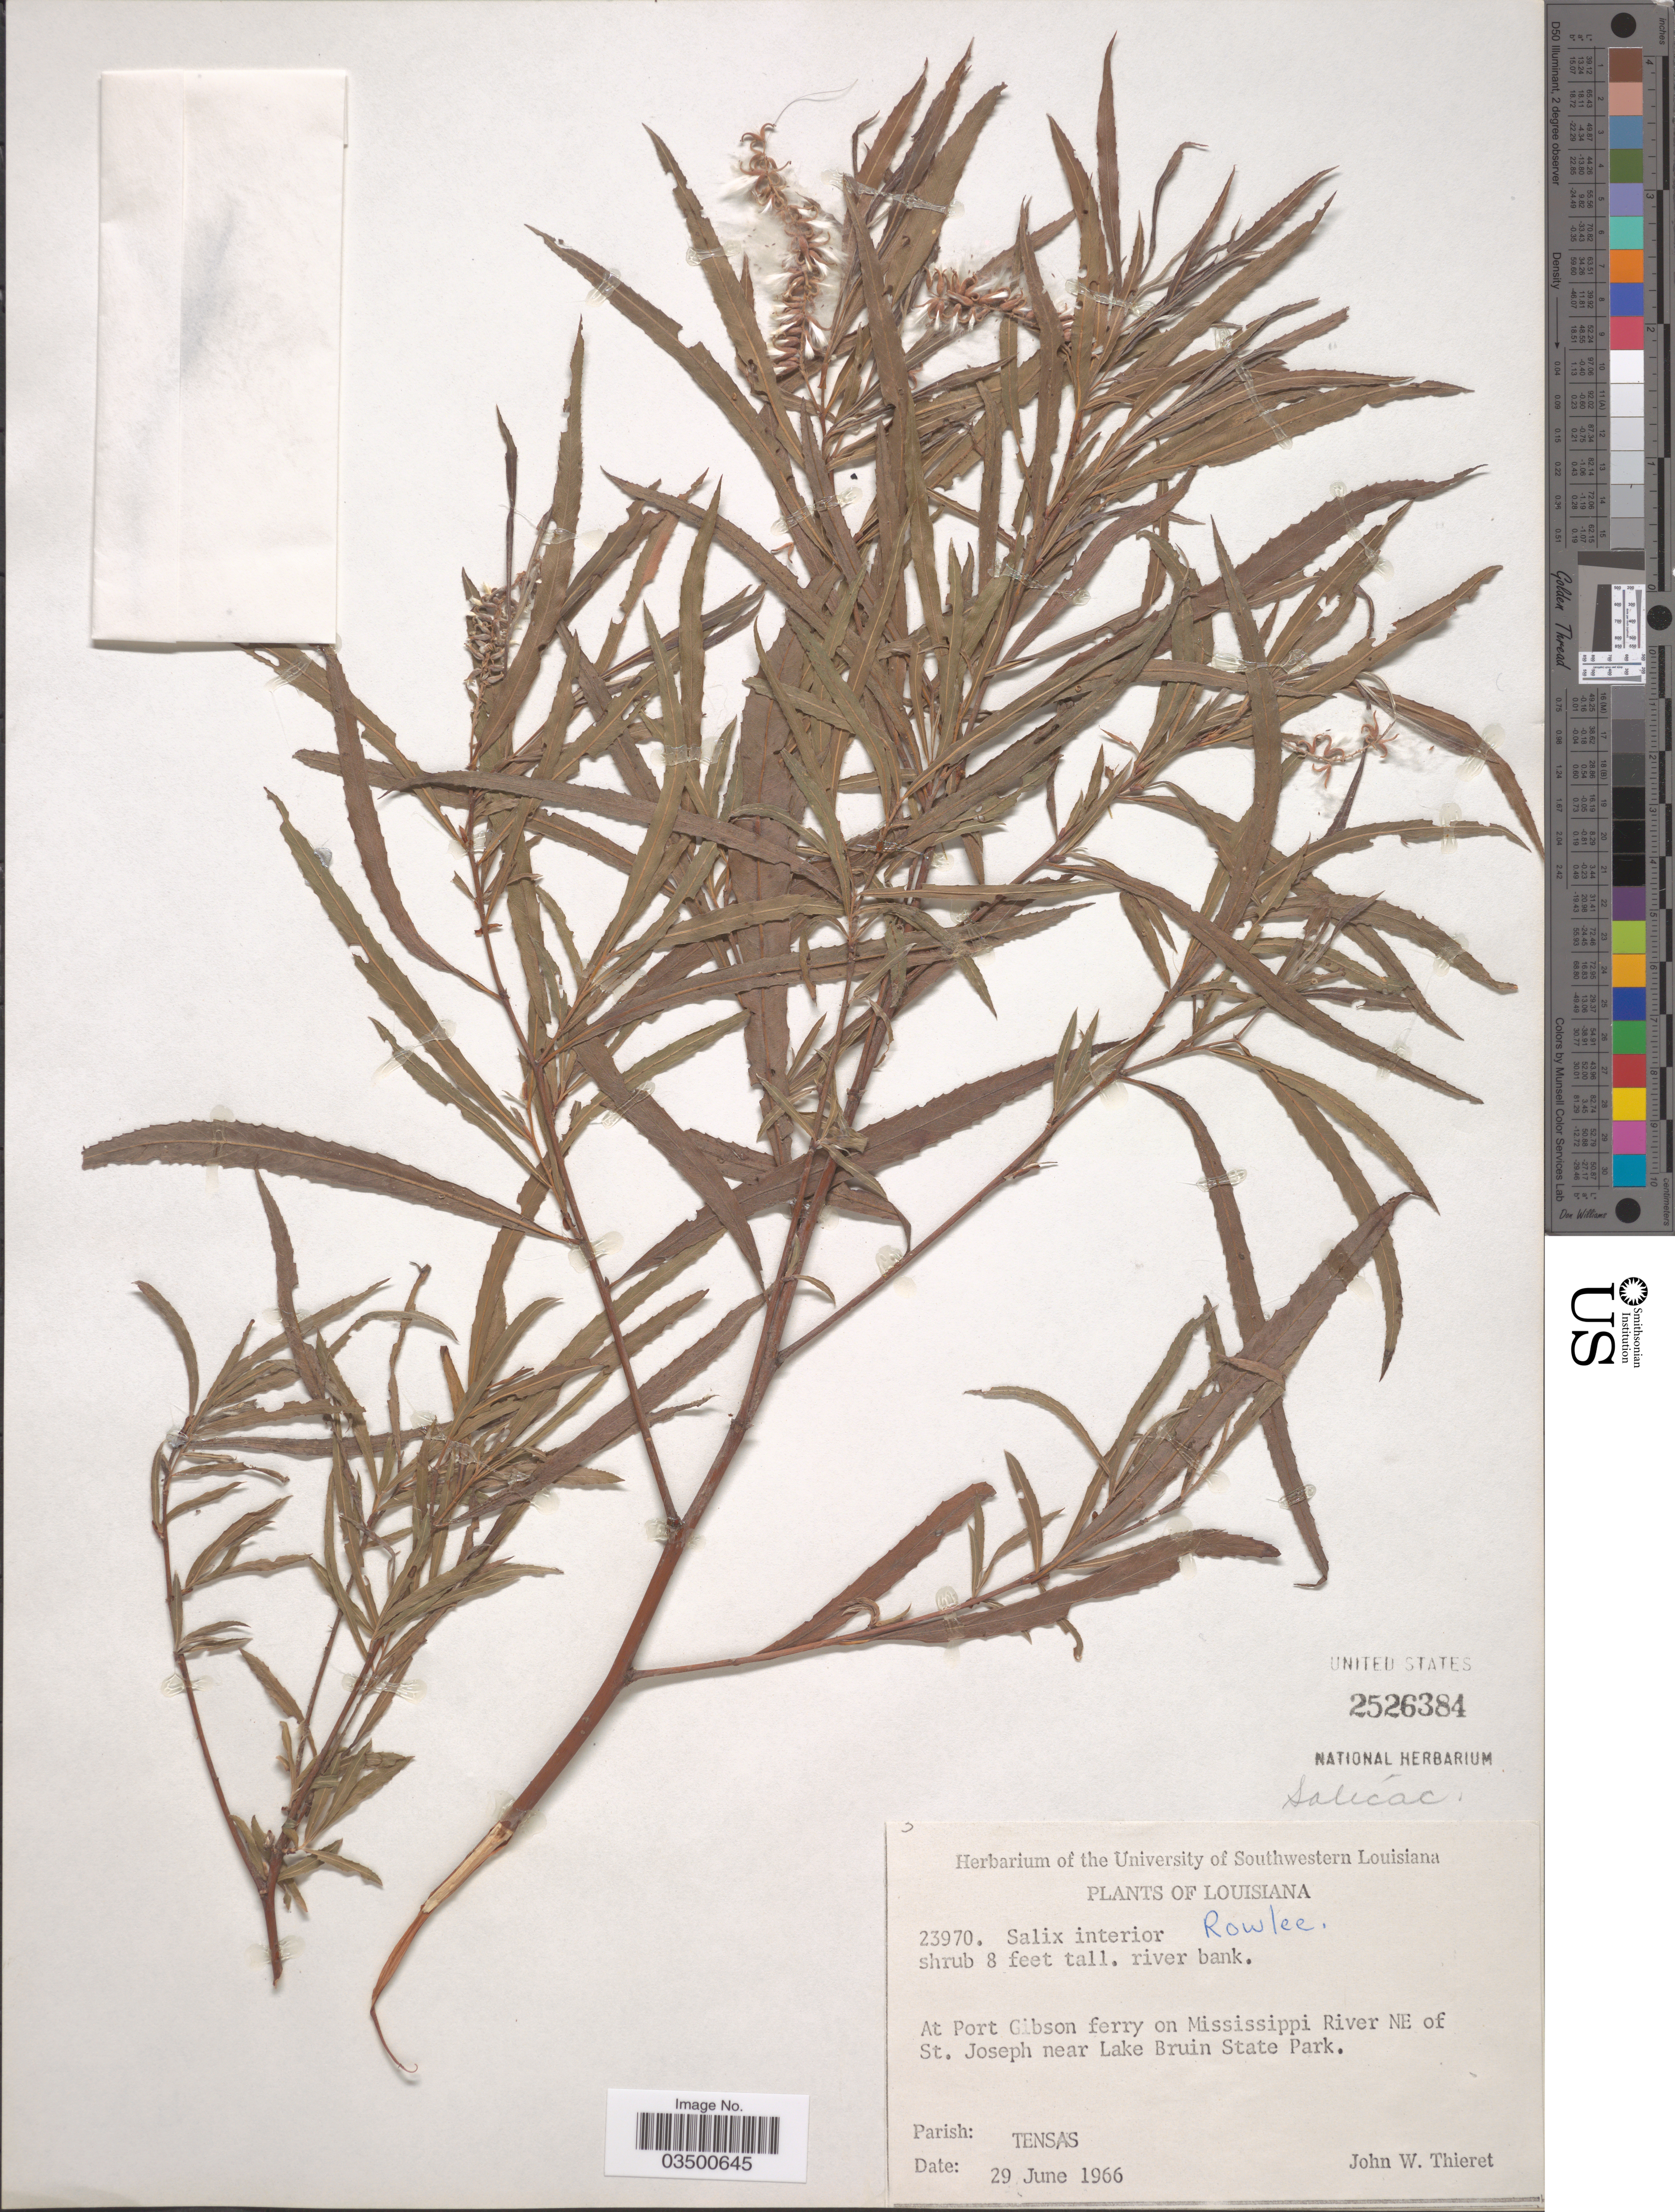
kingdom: Plantae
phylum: Tracheophyta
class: Magnoliopsida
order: Malpighiales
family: Salicaceae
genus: Salix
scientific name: Salix interior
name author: Rowlee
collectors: J. W. Thieret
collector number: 23970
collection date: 1966-06-29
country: United States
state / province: Louisiana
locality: At port Gibson ferry on Mississippi River NE of St. Joseph near Lake Bruin State Park. Parish: Tensas.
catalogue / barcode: US 2526384